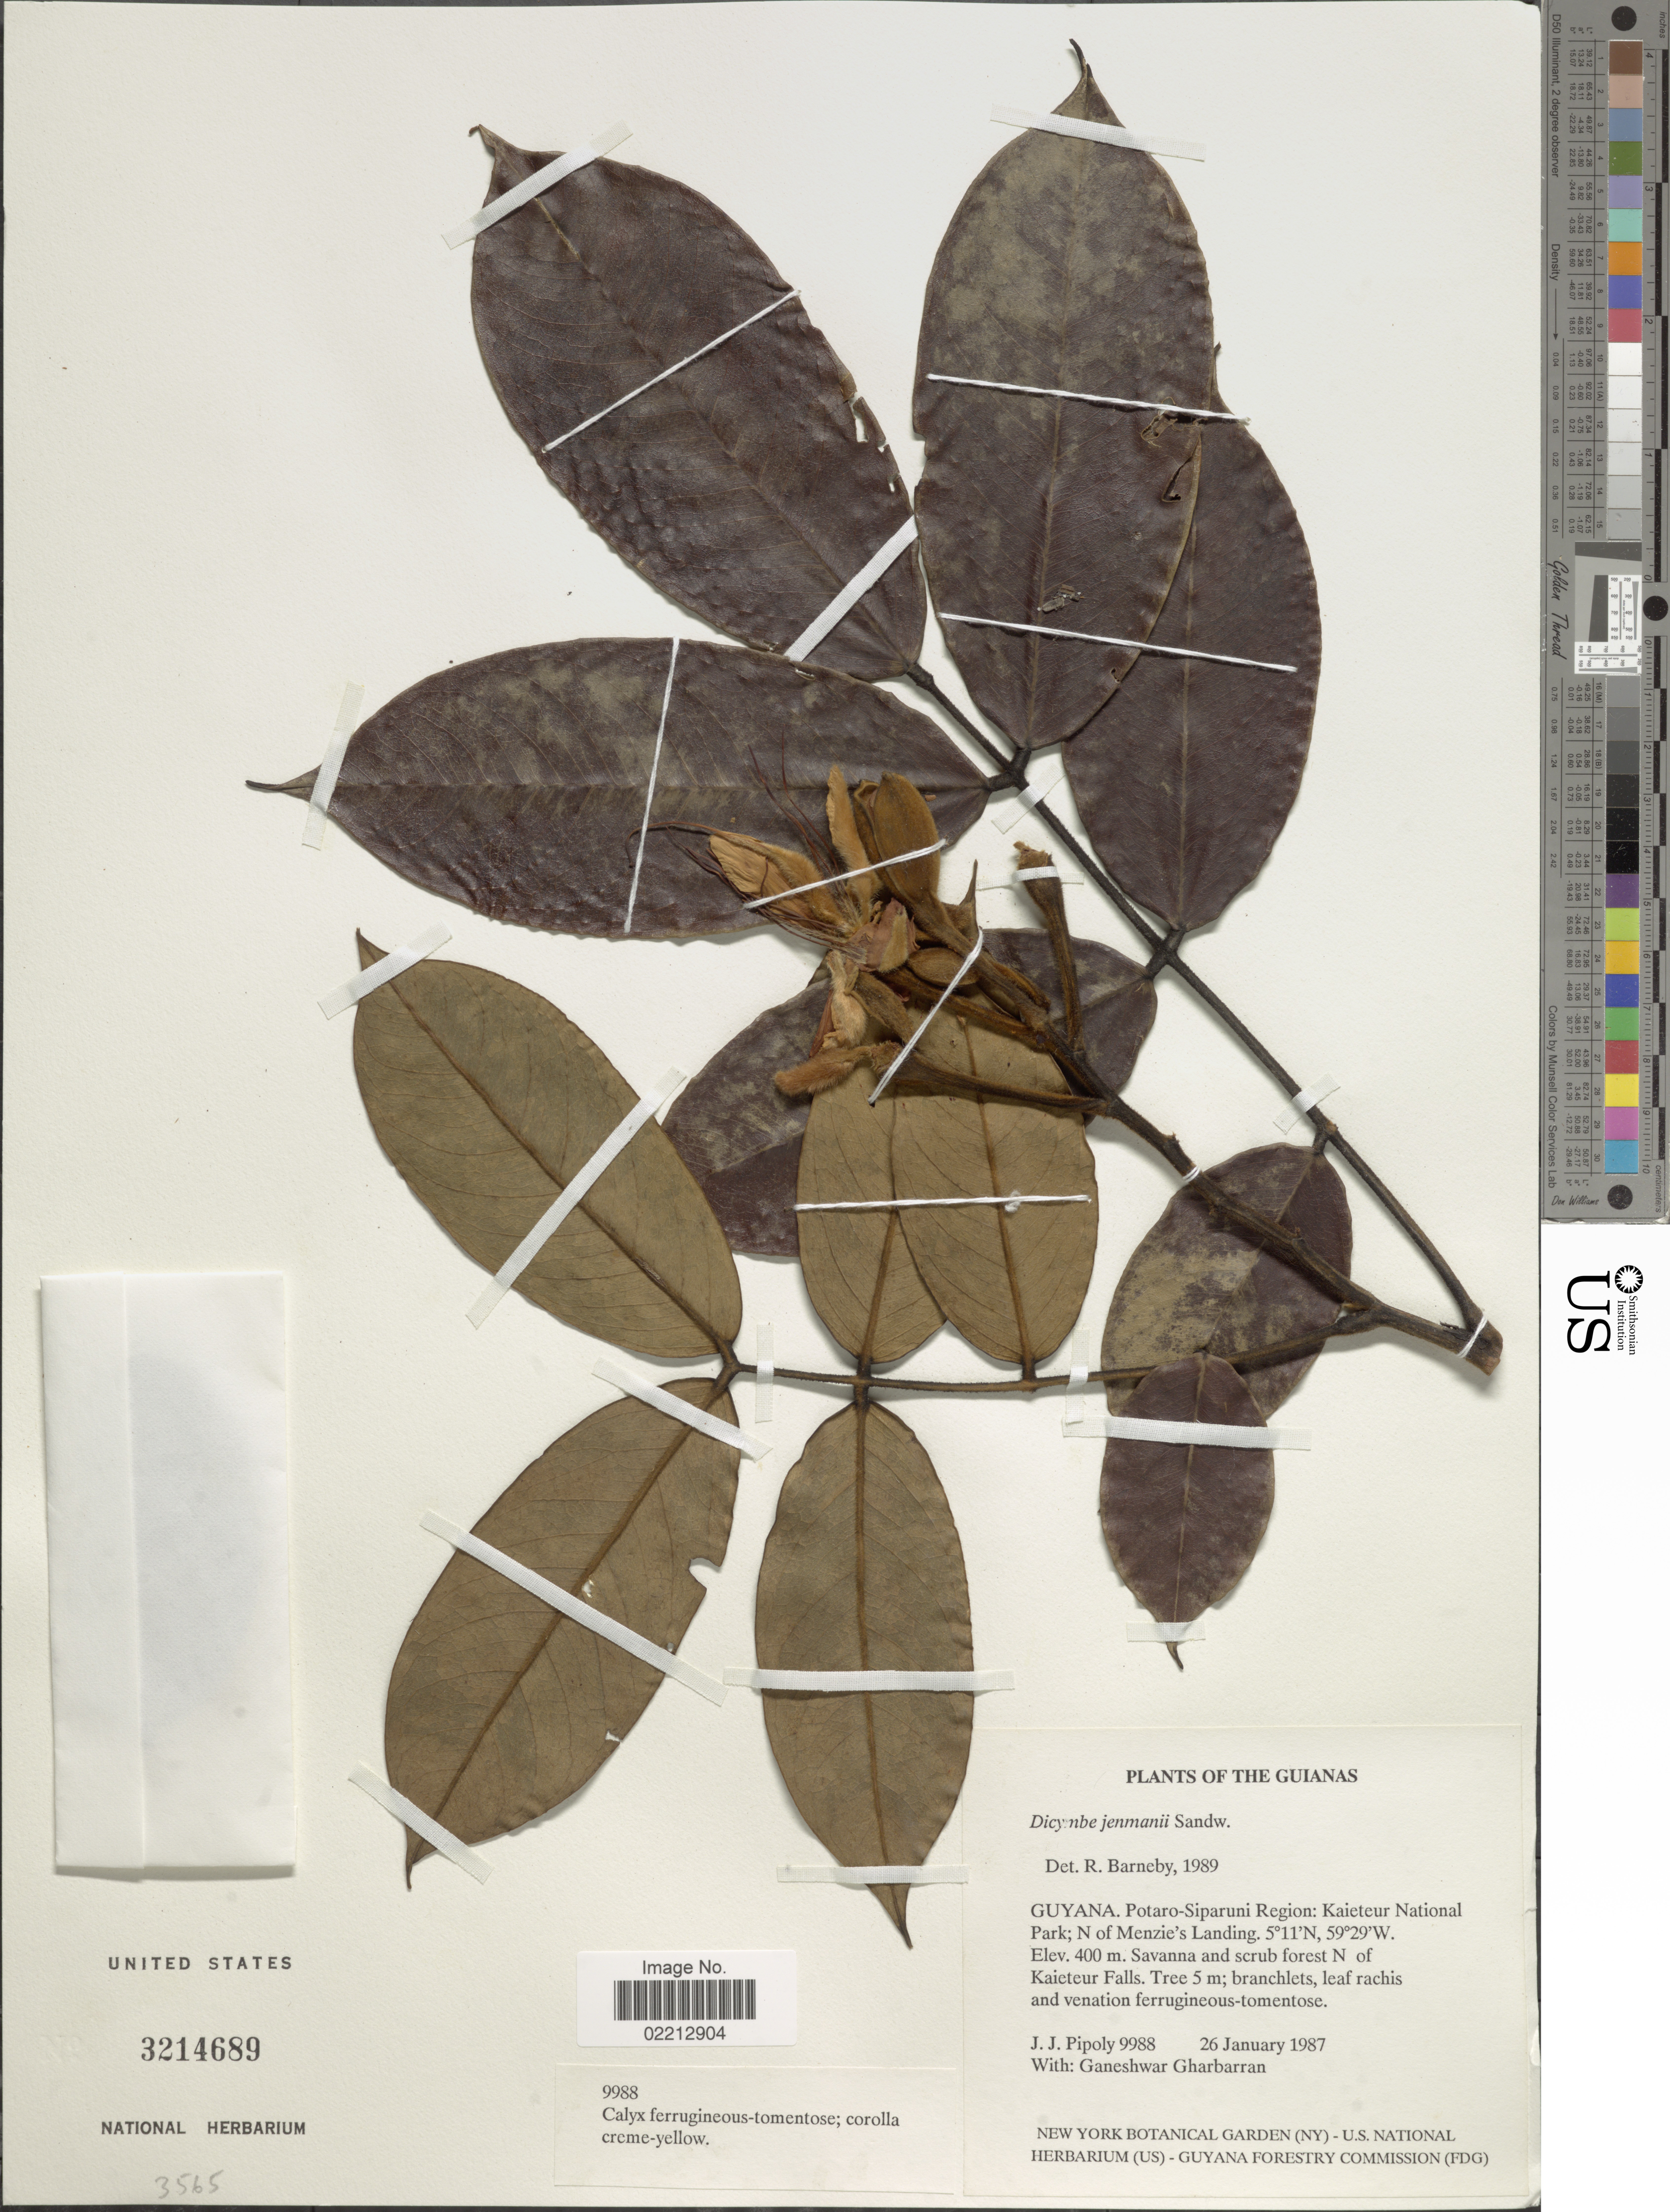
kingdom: Plantae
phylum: Tracheophyta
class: Magnoliopsida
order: Fabales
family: Fabaceae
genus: Dicymbe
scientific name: Dicymbe jenmanii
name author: Sandwith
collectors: J. J. Pipoly & G. Gharbarran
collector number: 9988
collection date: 1987-01-26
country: Guyana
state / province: Potaro-Siparuni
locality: Kaieteur National Park, N of Menzie's Landing, Savanna and scrub forest N of Kaieteur Falls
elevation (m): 400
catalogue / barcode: US 3214689